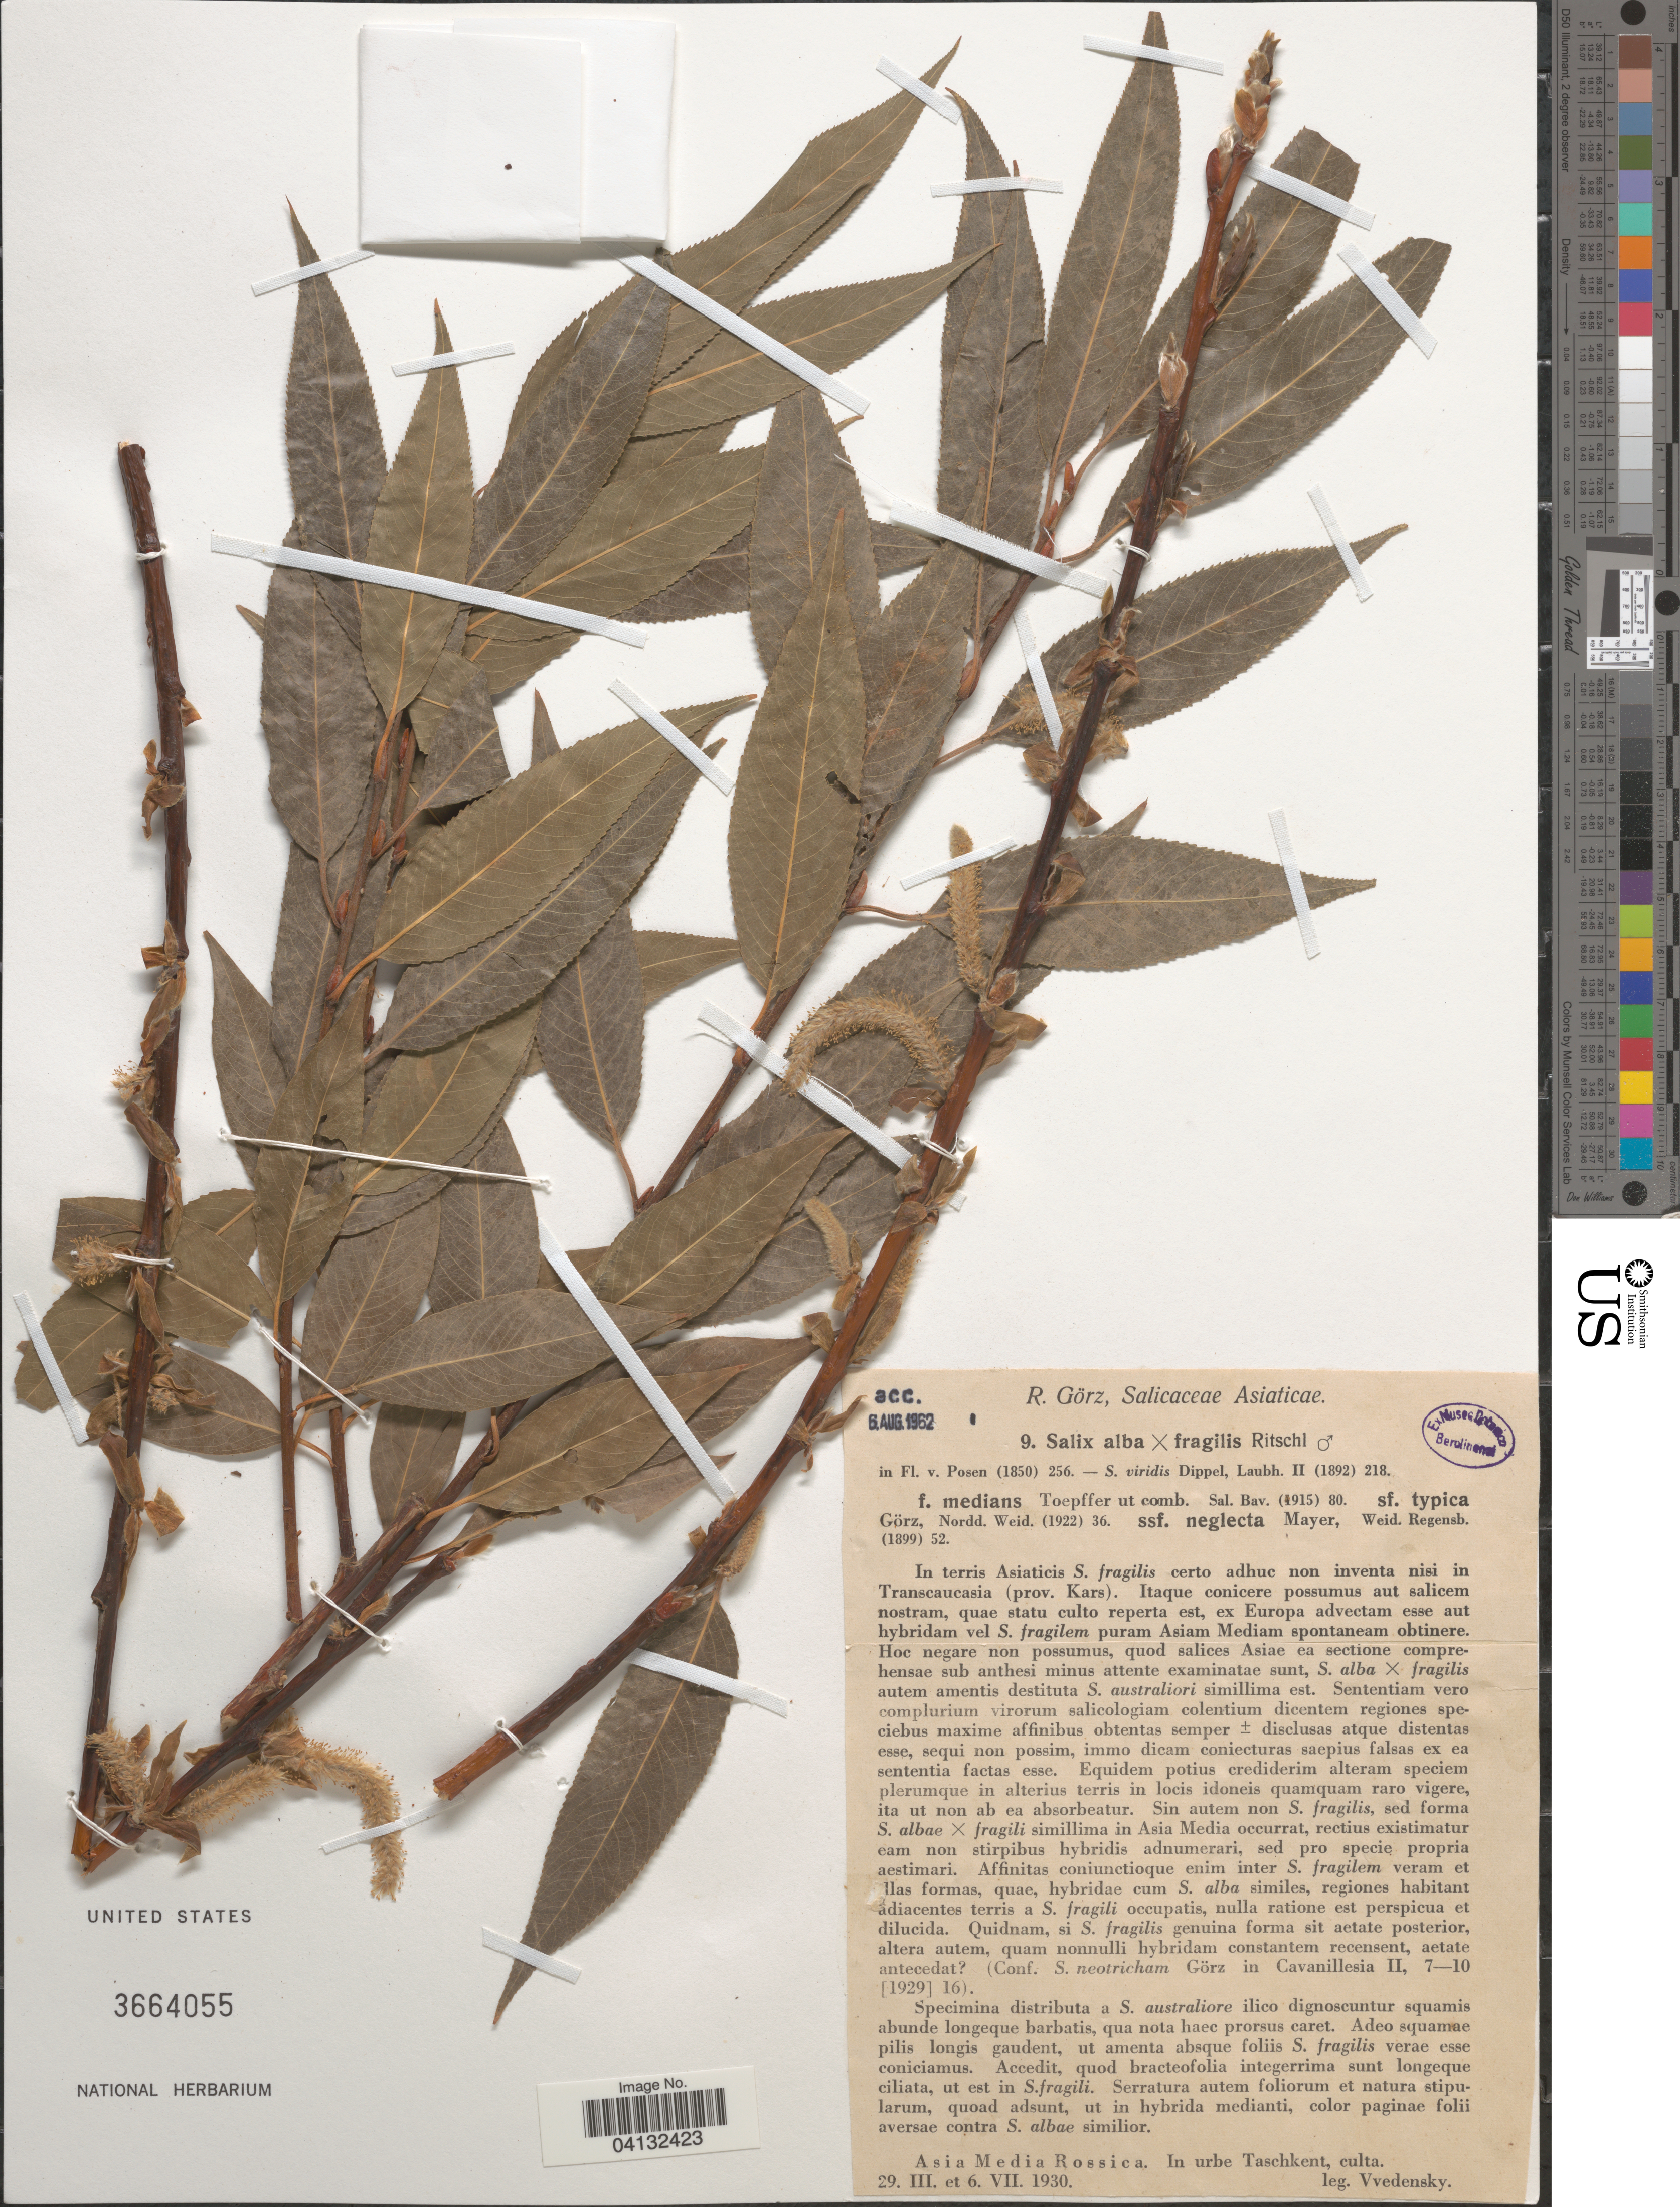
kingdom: Plantae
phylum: Tracheophyta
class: Magnoliopsida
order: Malpighiales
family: Salicaceae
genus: Salix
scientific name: Salix alba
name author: L.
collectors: Vvedensky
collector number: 9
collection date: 1930-03-29/1930-07-06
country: Uzbekistan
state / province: Toshkent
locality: Asia Media Rossica. In urbe Taschkent, culta.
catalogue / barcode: US 3664055